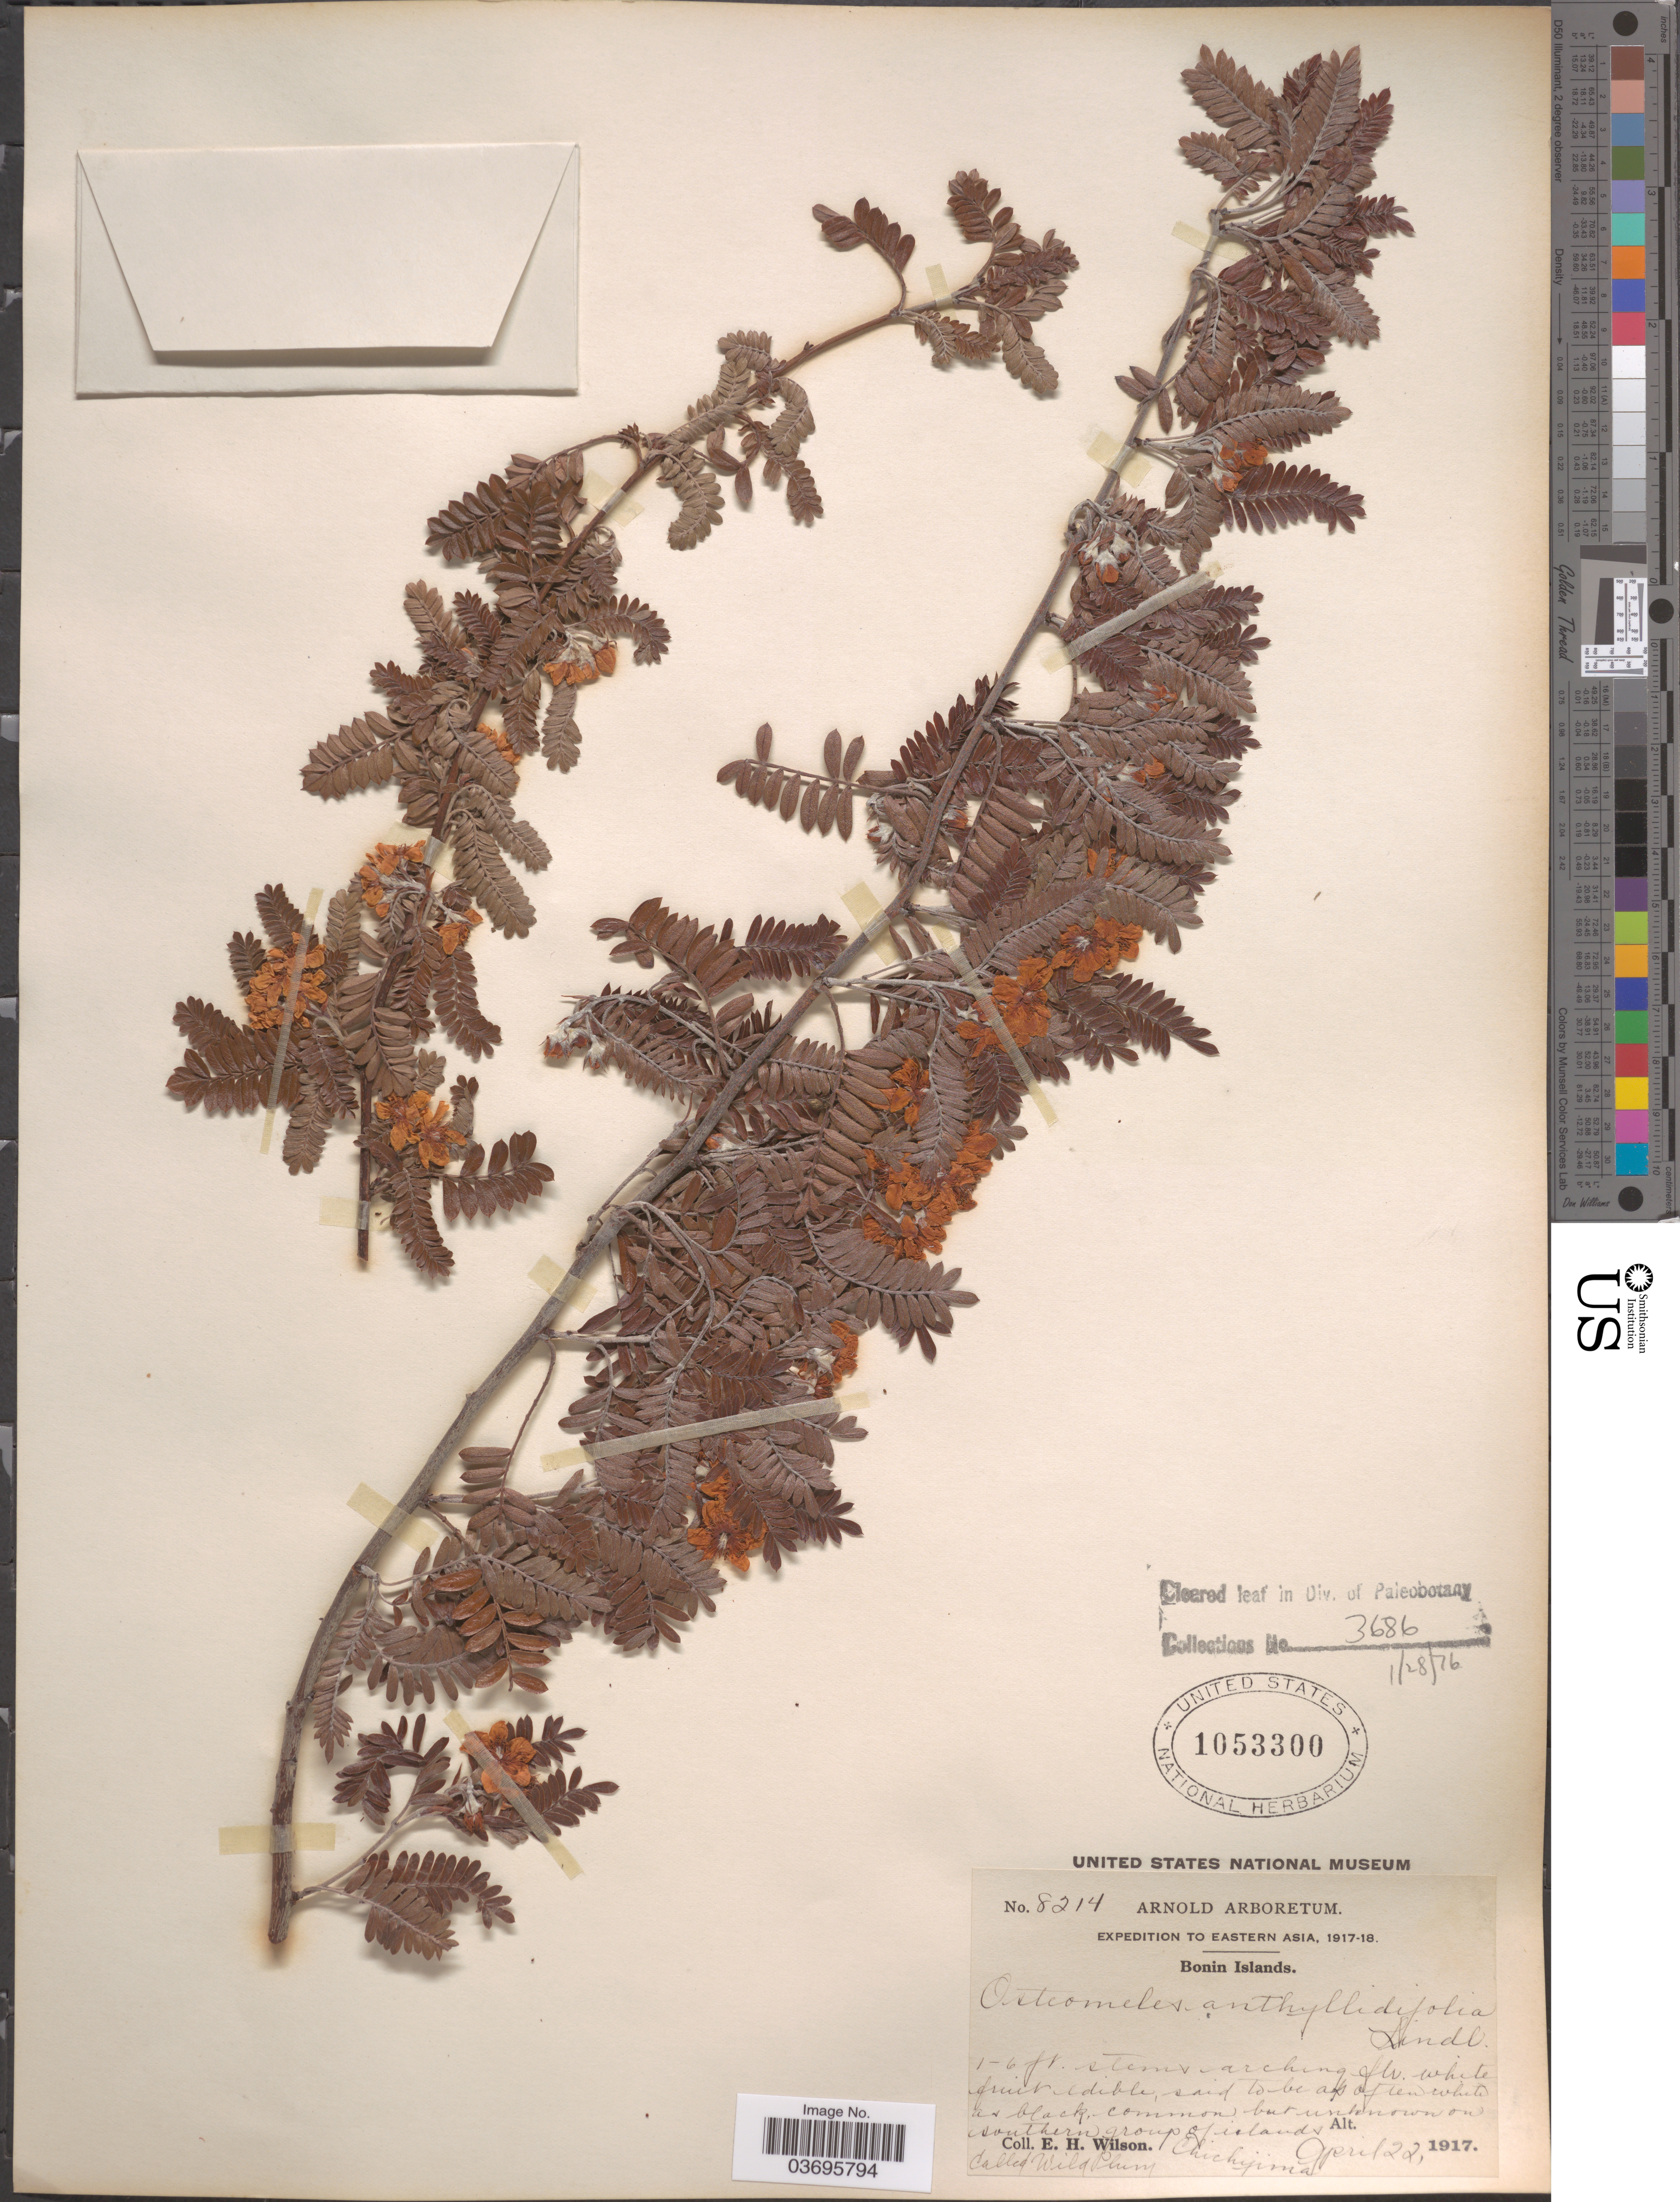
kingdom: Plantae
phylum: Tracheophyta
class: Magnoliopsida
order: Rosales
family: Rosaceae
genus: Osteomeles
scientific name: Osteomeles anthyllidifolia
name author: (Small) Lindl.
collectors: E. Wilson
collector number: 8214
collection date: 1917-04-22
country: Japan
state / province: Tokyo, Federal City of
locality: Bonin Islands. Southern group of islands. Chichijima.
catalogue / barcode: US 1053300